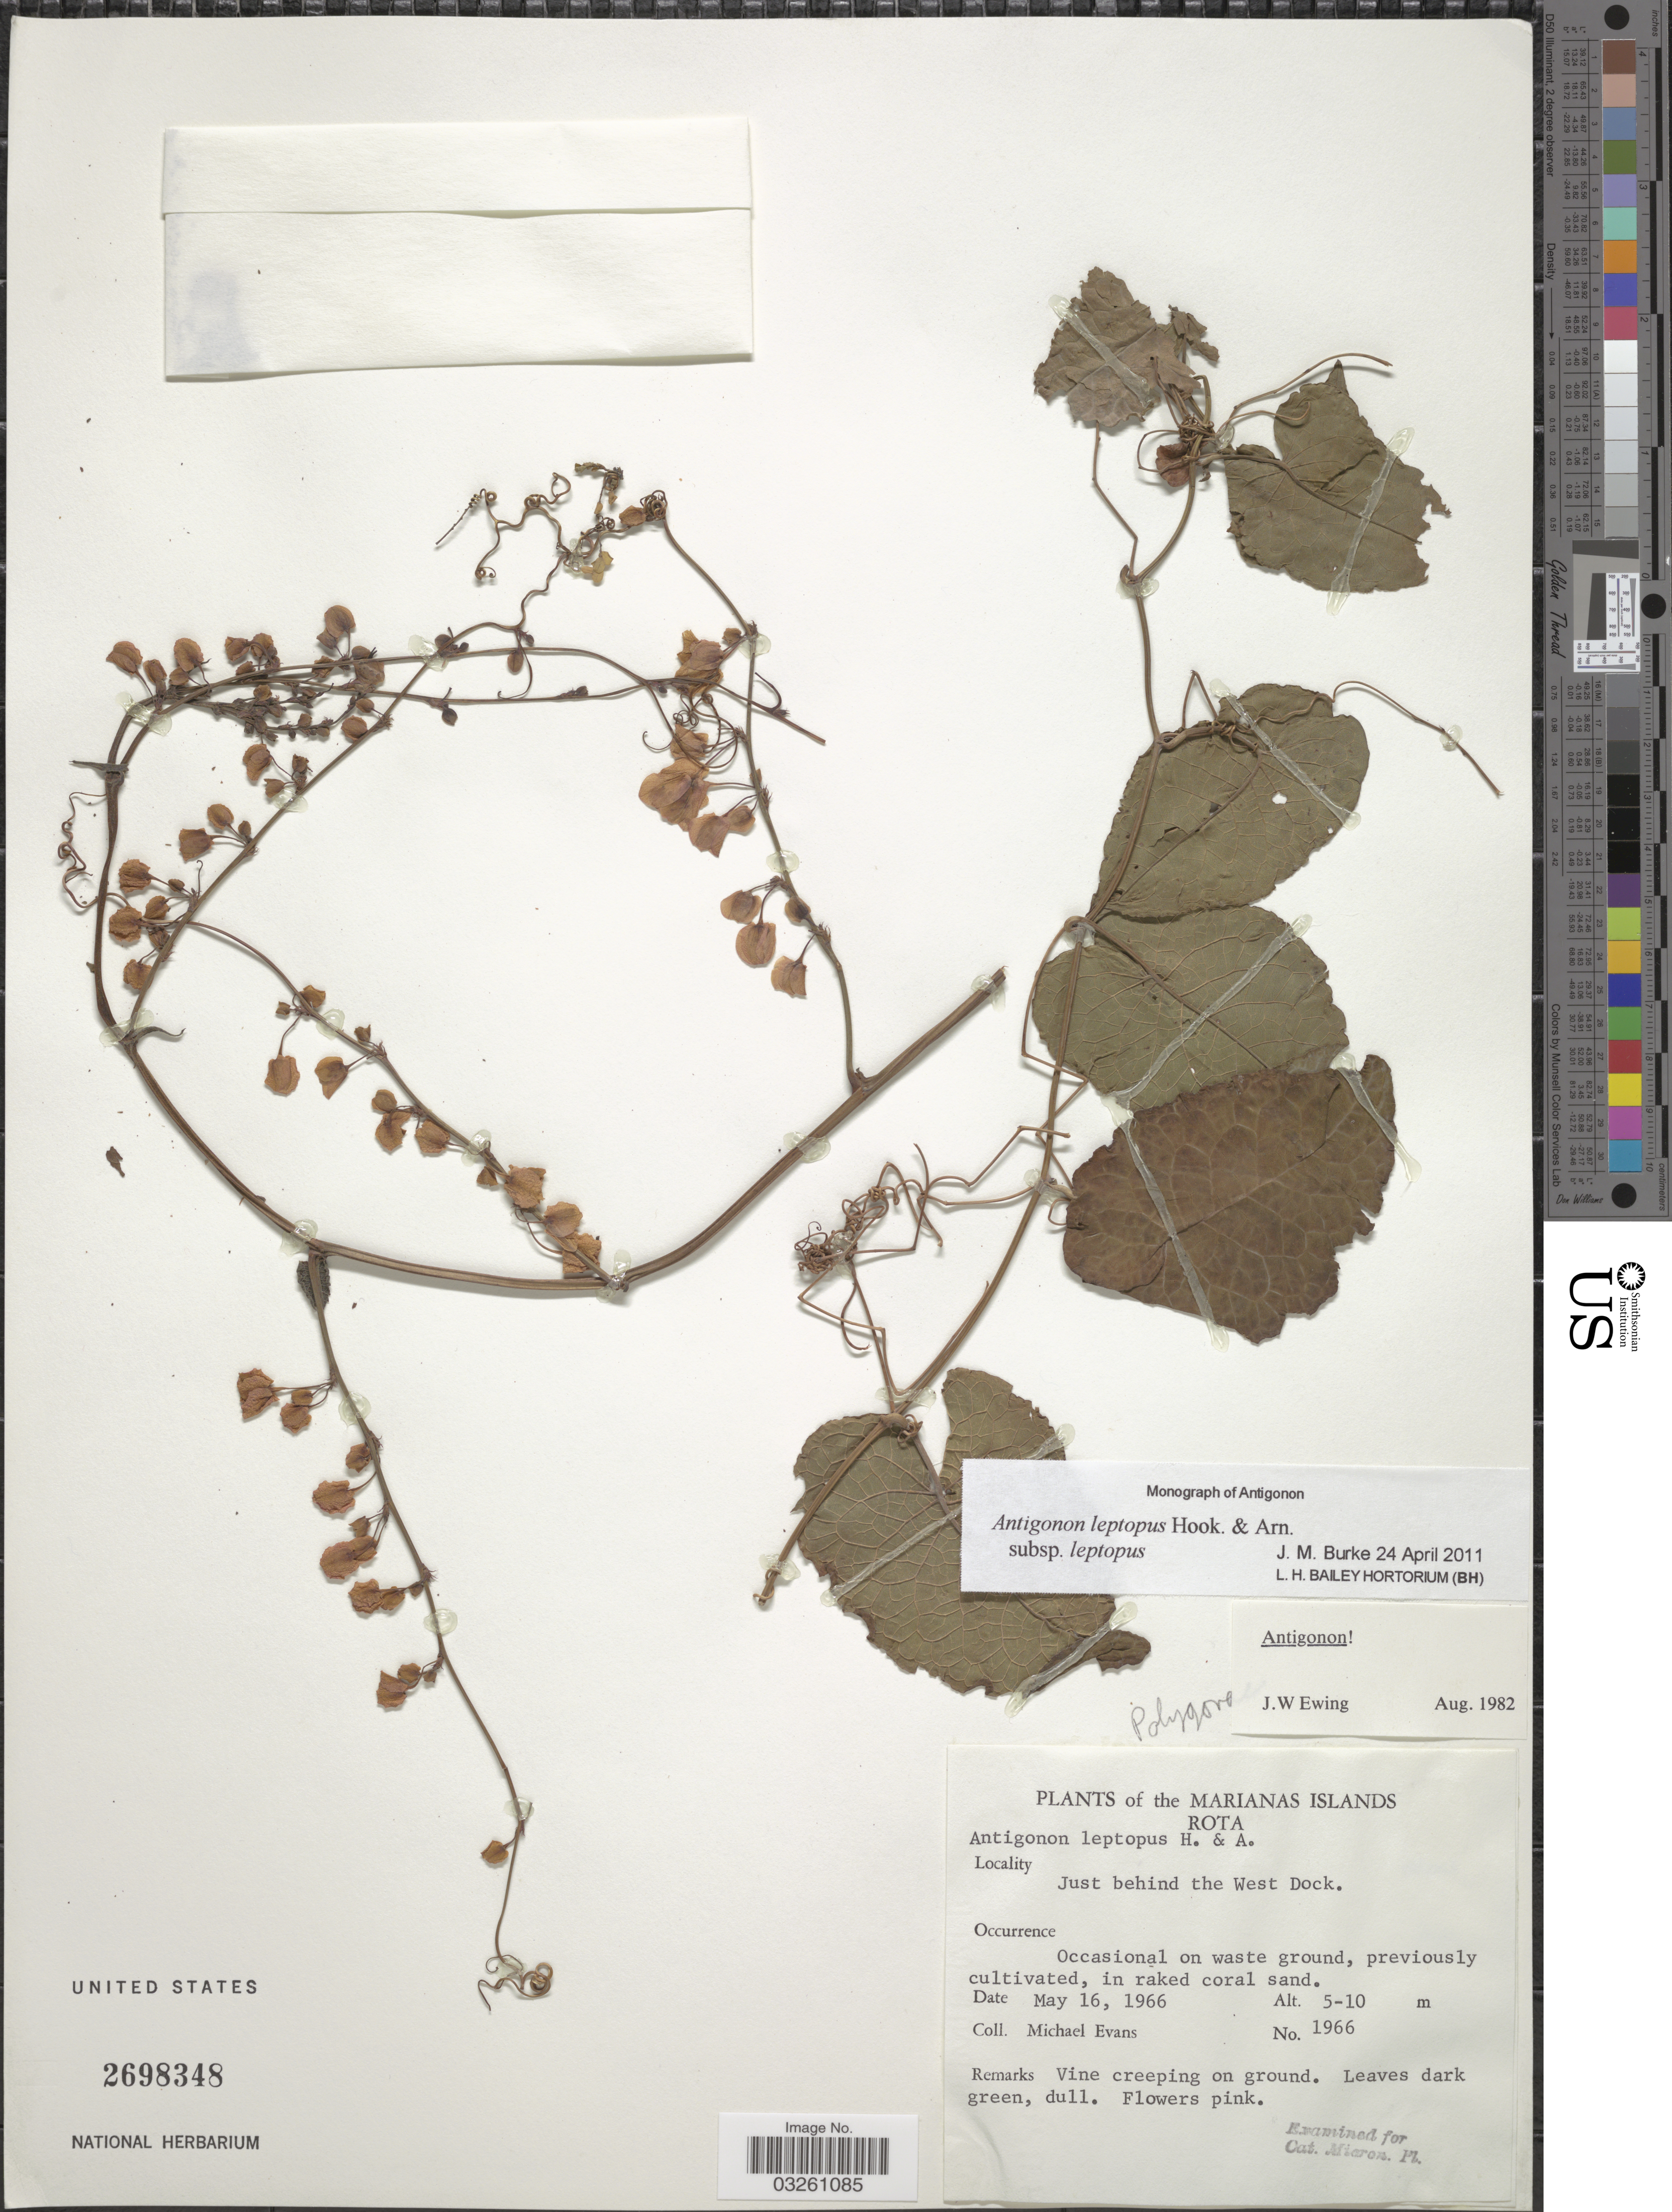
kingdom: Plantae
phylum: Tracheophyta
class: Magnoliopsida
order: Caryophyllales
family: Polygonaceae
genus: Antigonon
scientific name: Antigonon leptopus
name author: Hook. & Arn.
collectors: M. Evans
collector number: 1966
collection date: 1966-05-16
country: Northern Mariana Islands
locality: The Marianas Islands. Rota. Just behind the West Dock.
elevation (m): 5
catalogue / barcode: US 2698348